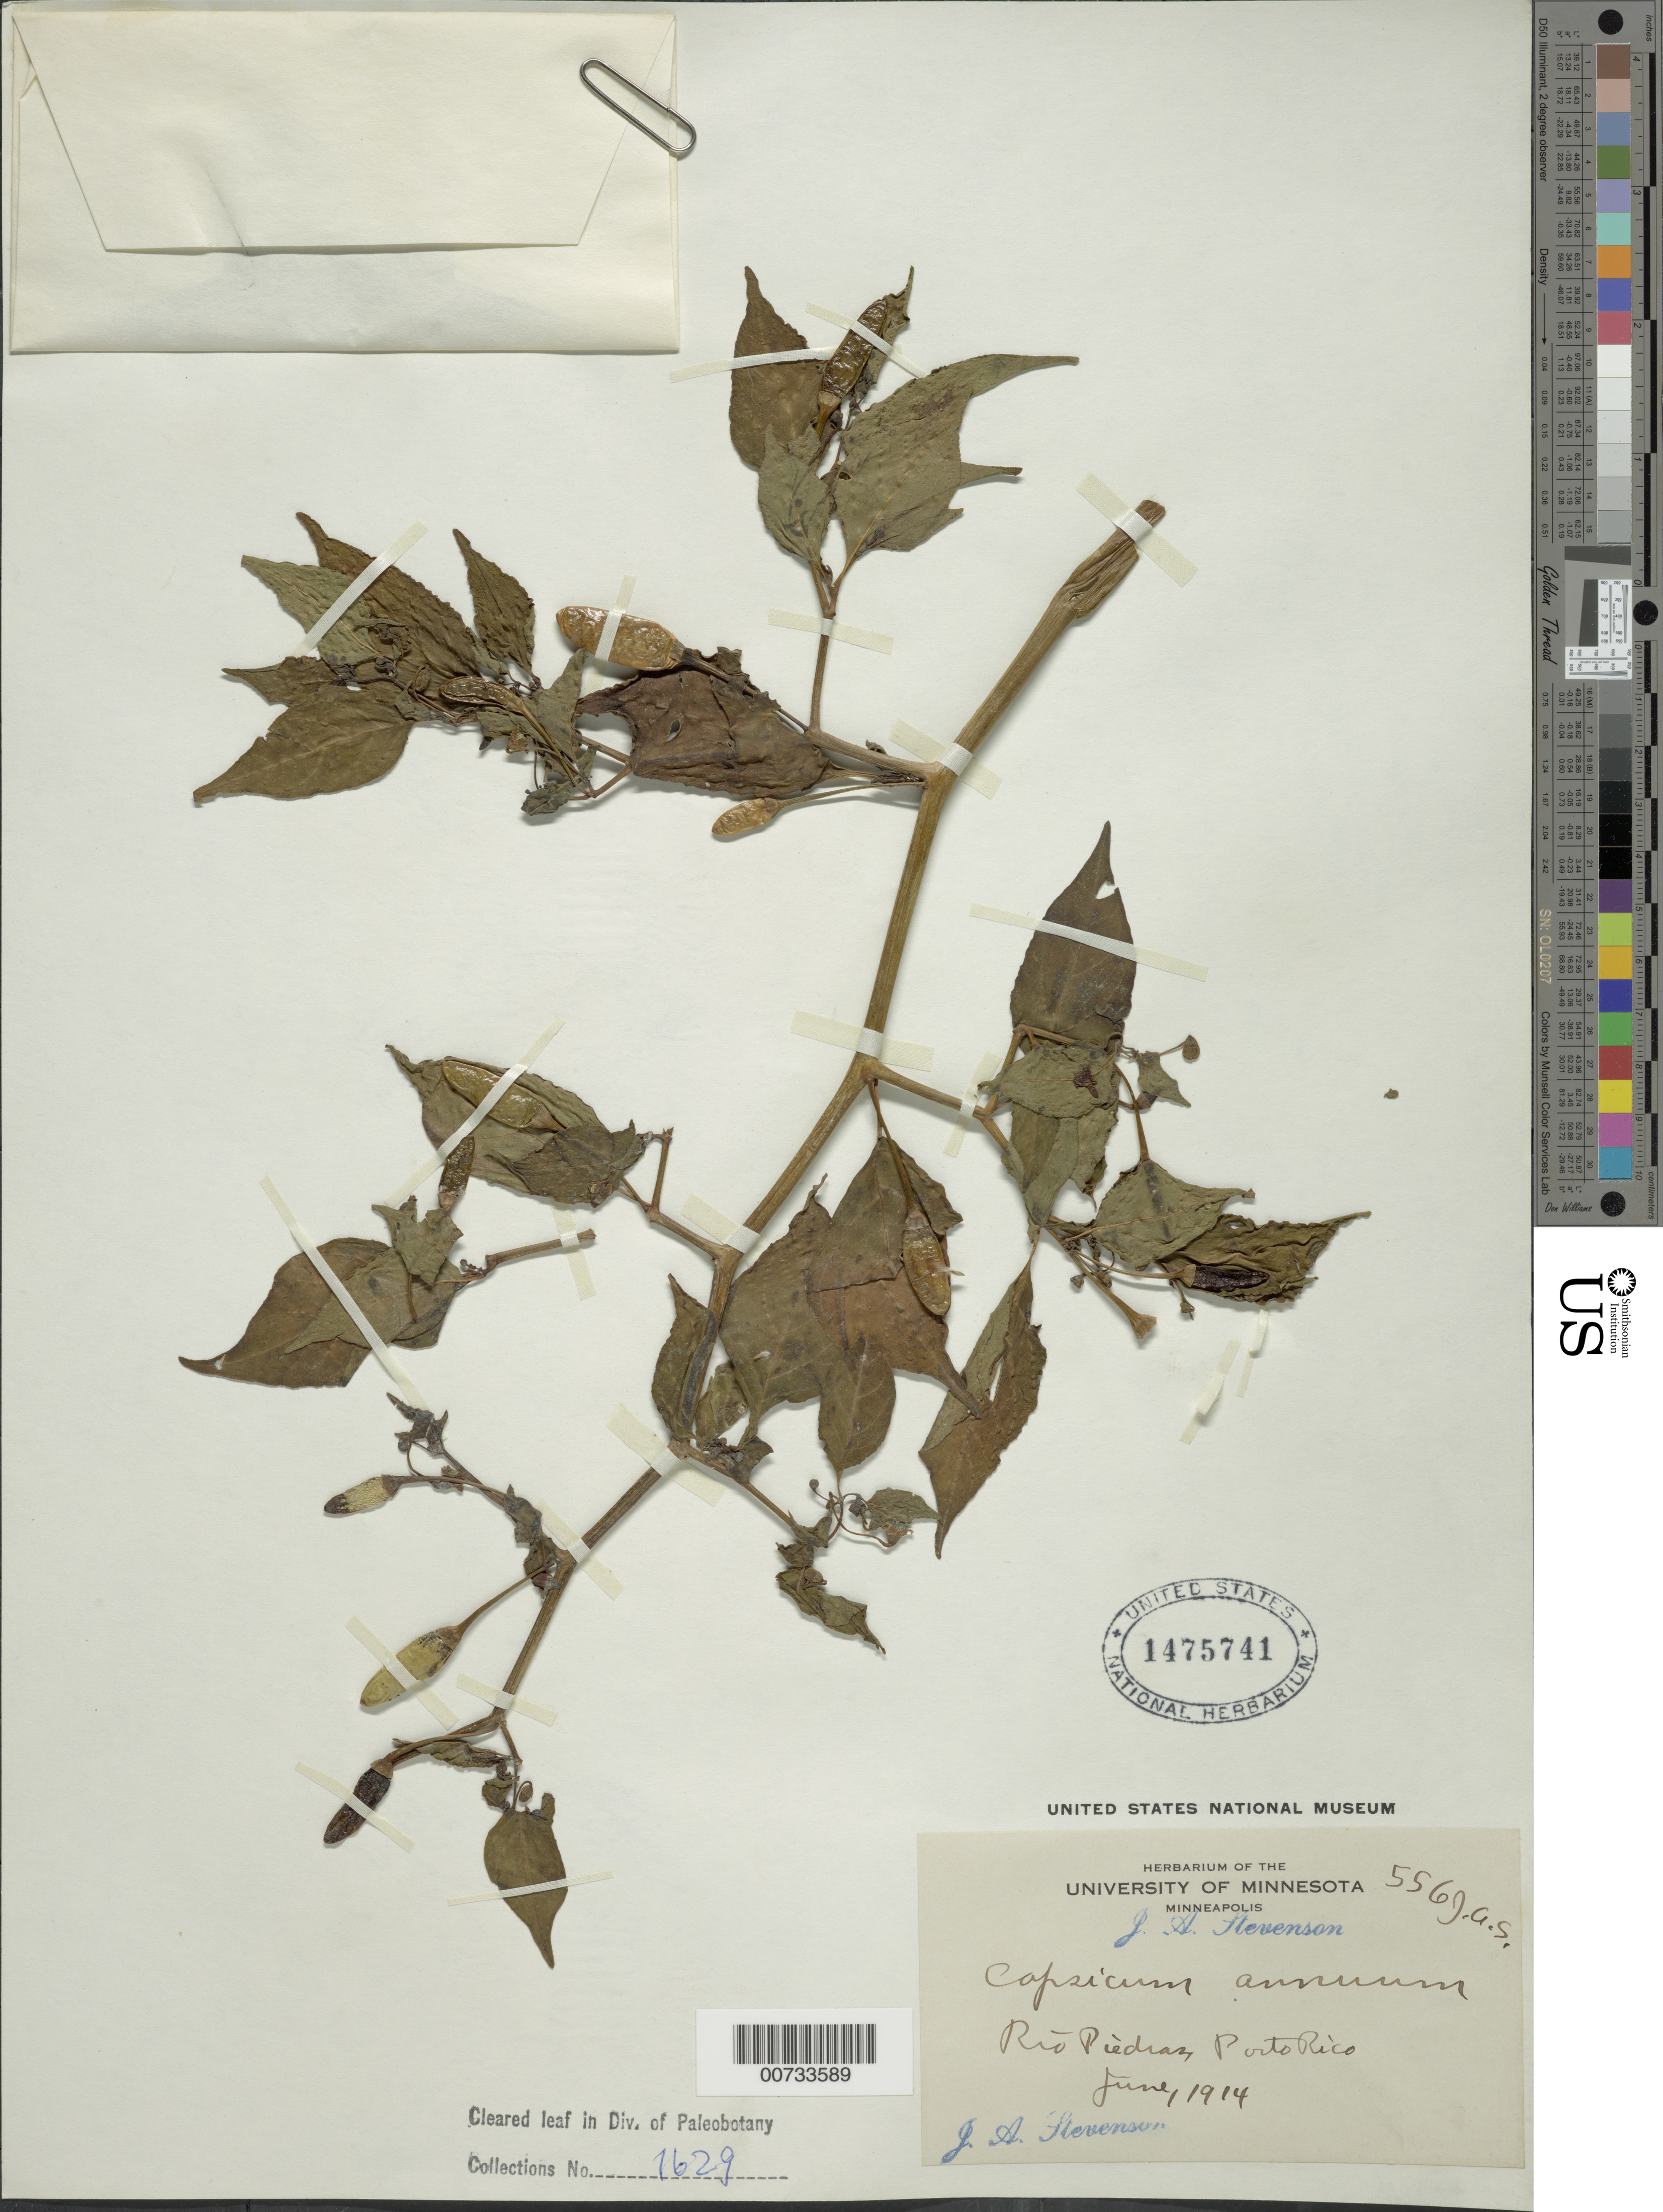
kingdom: Plantae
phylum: Tracheophyta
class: Magnoliopsida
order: Solanales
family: Solanaceae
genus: Capsicum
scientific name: Capsicum annuum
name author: L.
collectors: J. Stevenson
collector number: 556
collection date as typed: Jun 1914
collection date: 1914-06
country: Puerto Rico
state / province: San Juan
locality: Rio Piedras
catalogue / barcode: US 1475741